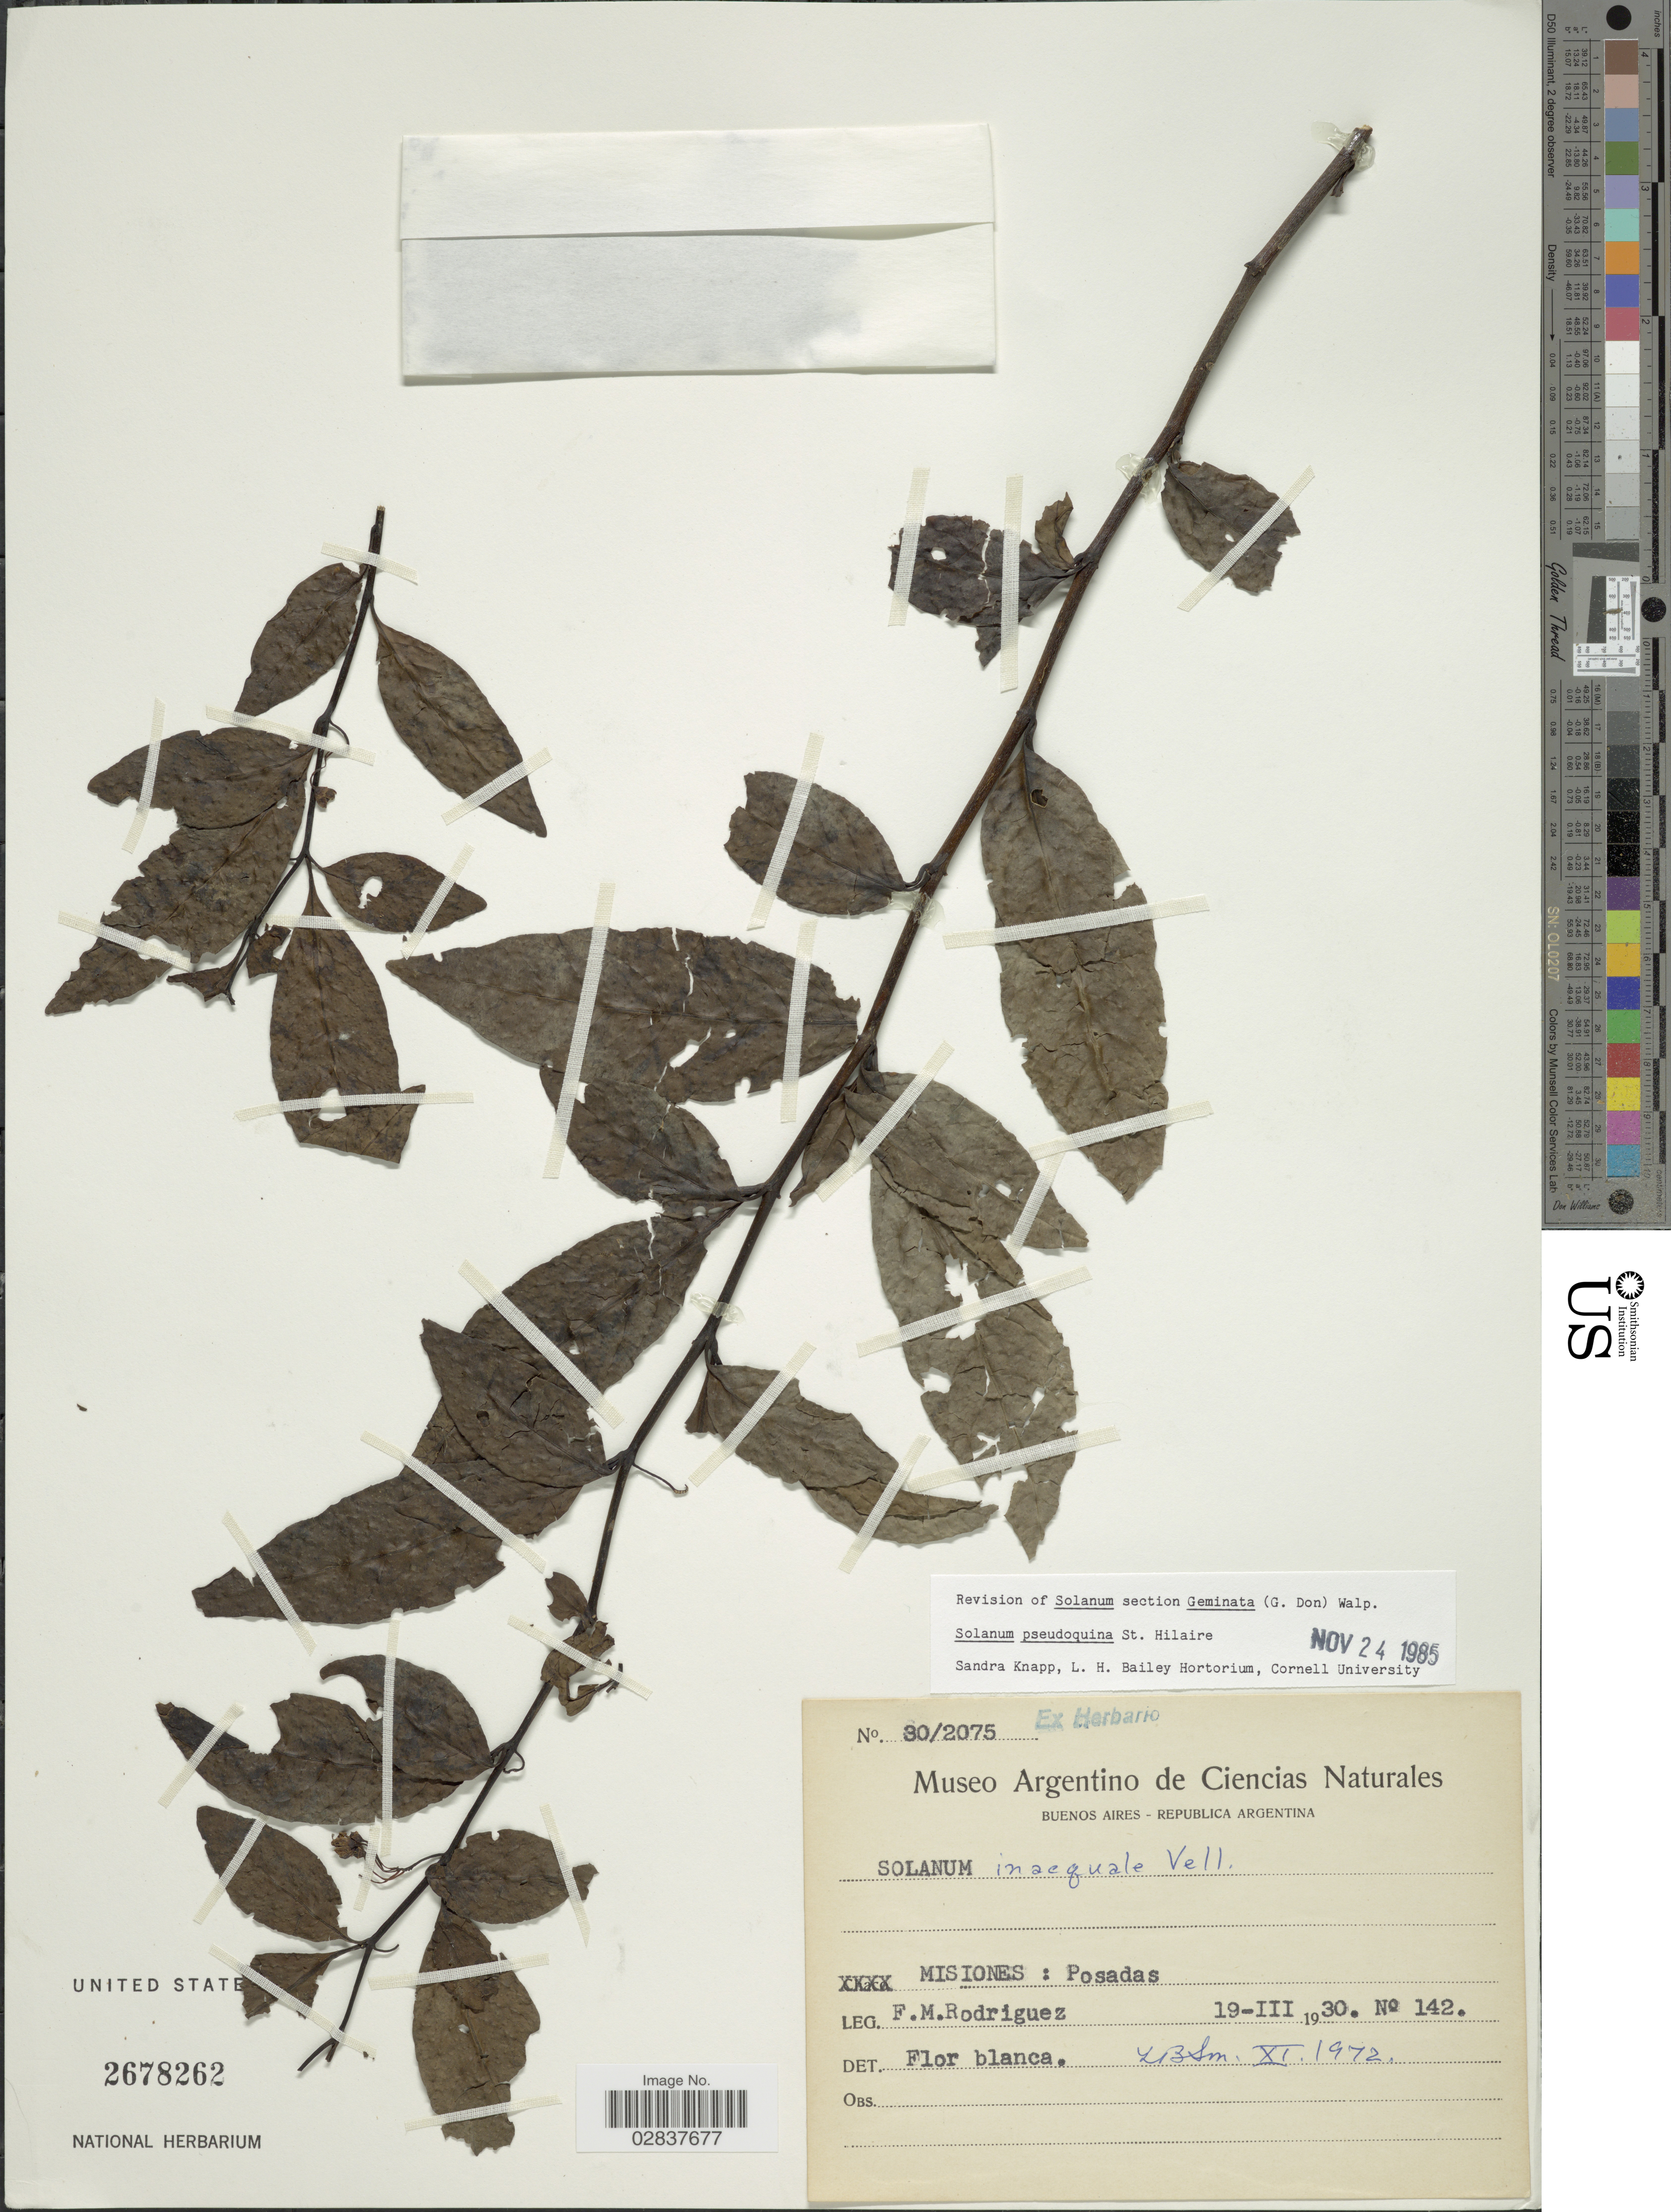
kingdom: Plantae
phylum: Tracheophyta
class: Magnoliopsida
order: Solanales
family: Solanaceae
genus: Solanum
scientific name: Solanum pseudoquina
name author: A. St.-Hil.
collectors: F. M. Rodriguez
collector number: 30/2075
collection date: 1930-03-19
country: Argentina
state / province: Misiones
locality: Posadas.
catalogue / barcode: US 2678262